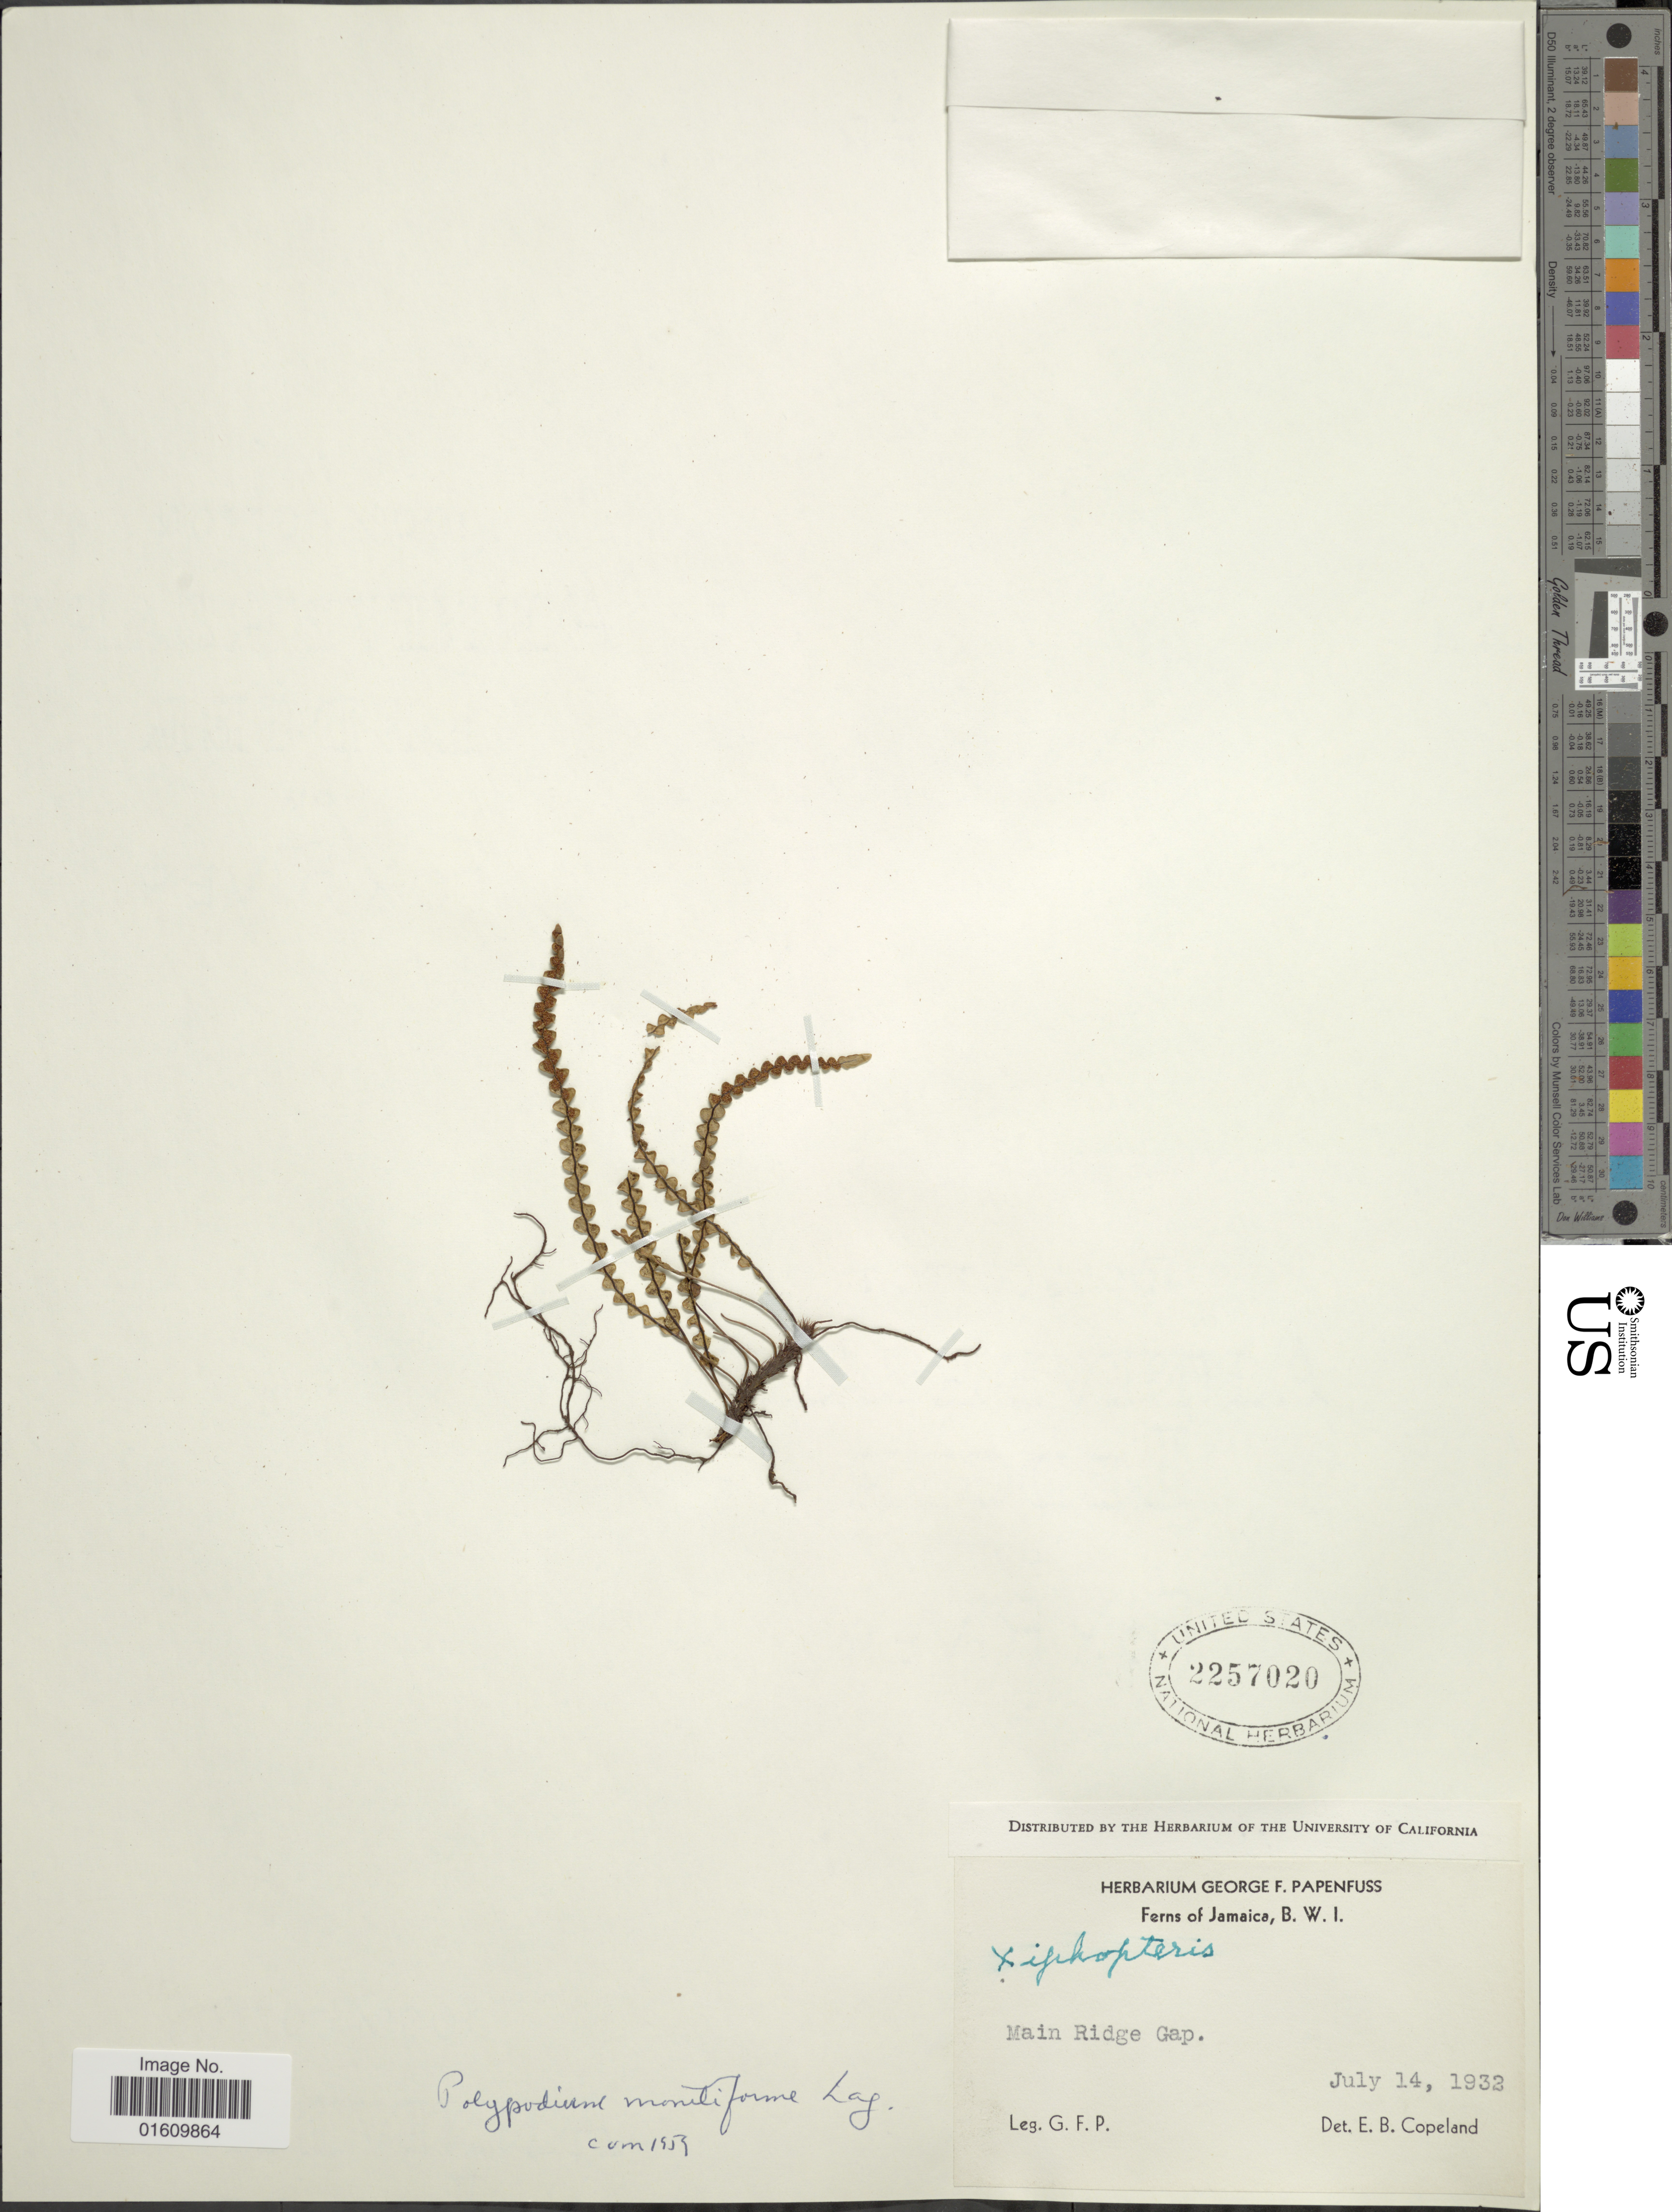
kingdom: Plantae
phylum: Tracheophyta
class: Polypodiopsida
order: Polypodiales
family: Polypodiaceae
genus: Melpomene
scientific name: Melpomene moniliformis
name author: (Lag. ex Sw.) A.R. Sm. & R.C. Moran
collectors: G. Papenfuss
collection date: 1932-07-14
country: Jamaica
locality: Main Ridge Gap.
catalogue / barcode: US 2257020